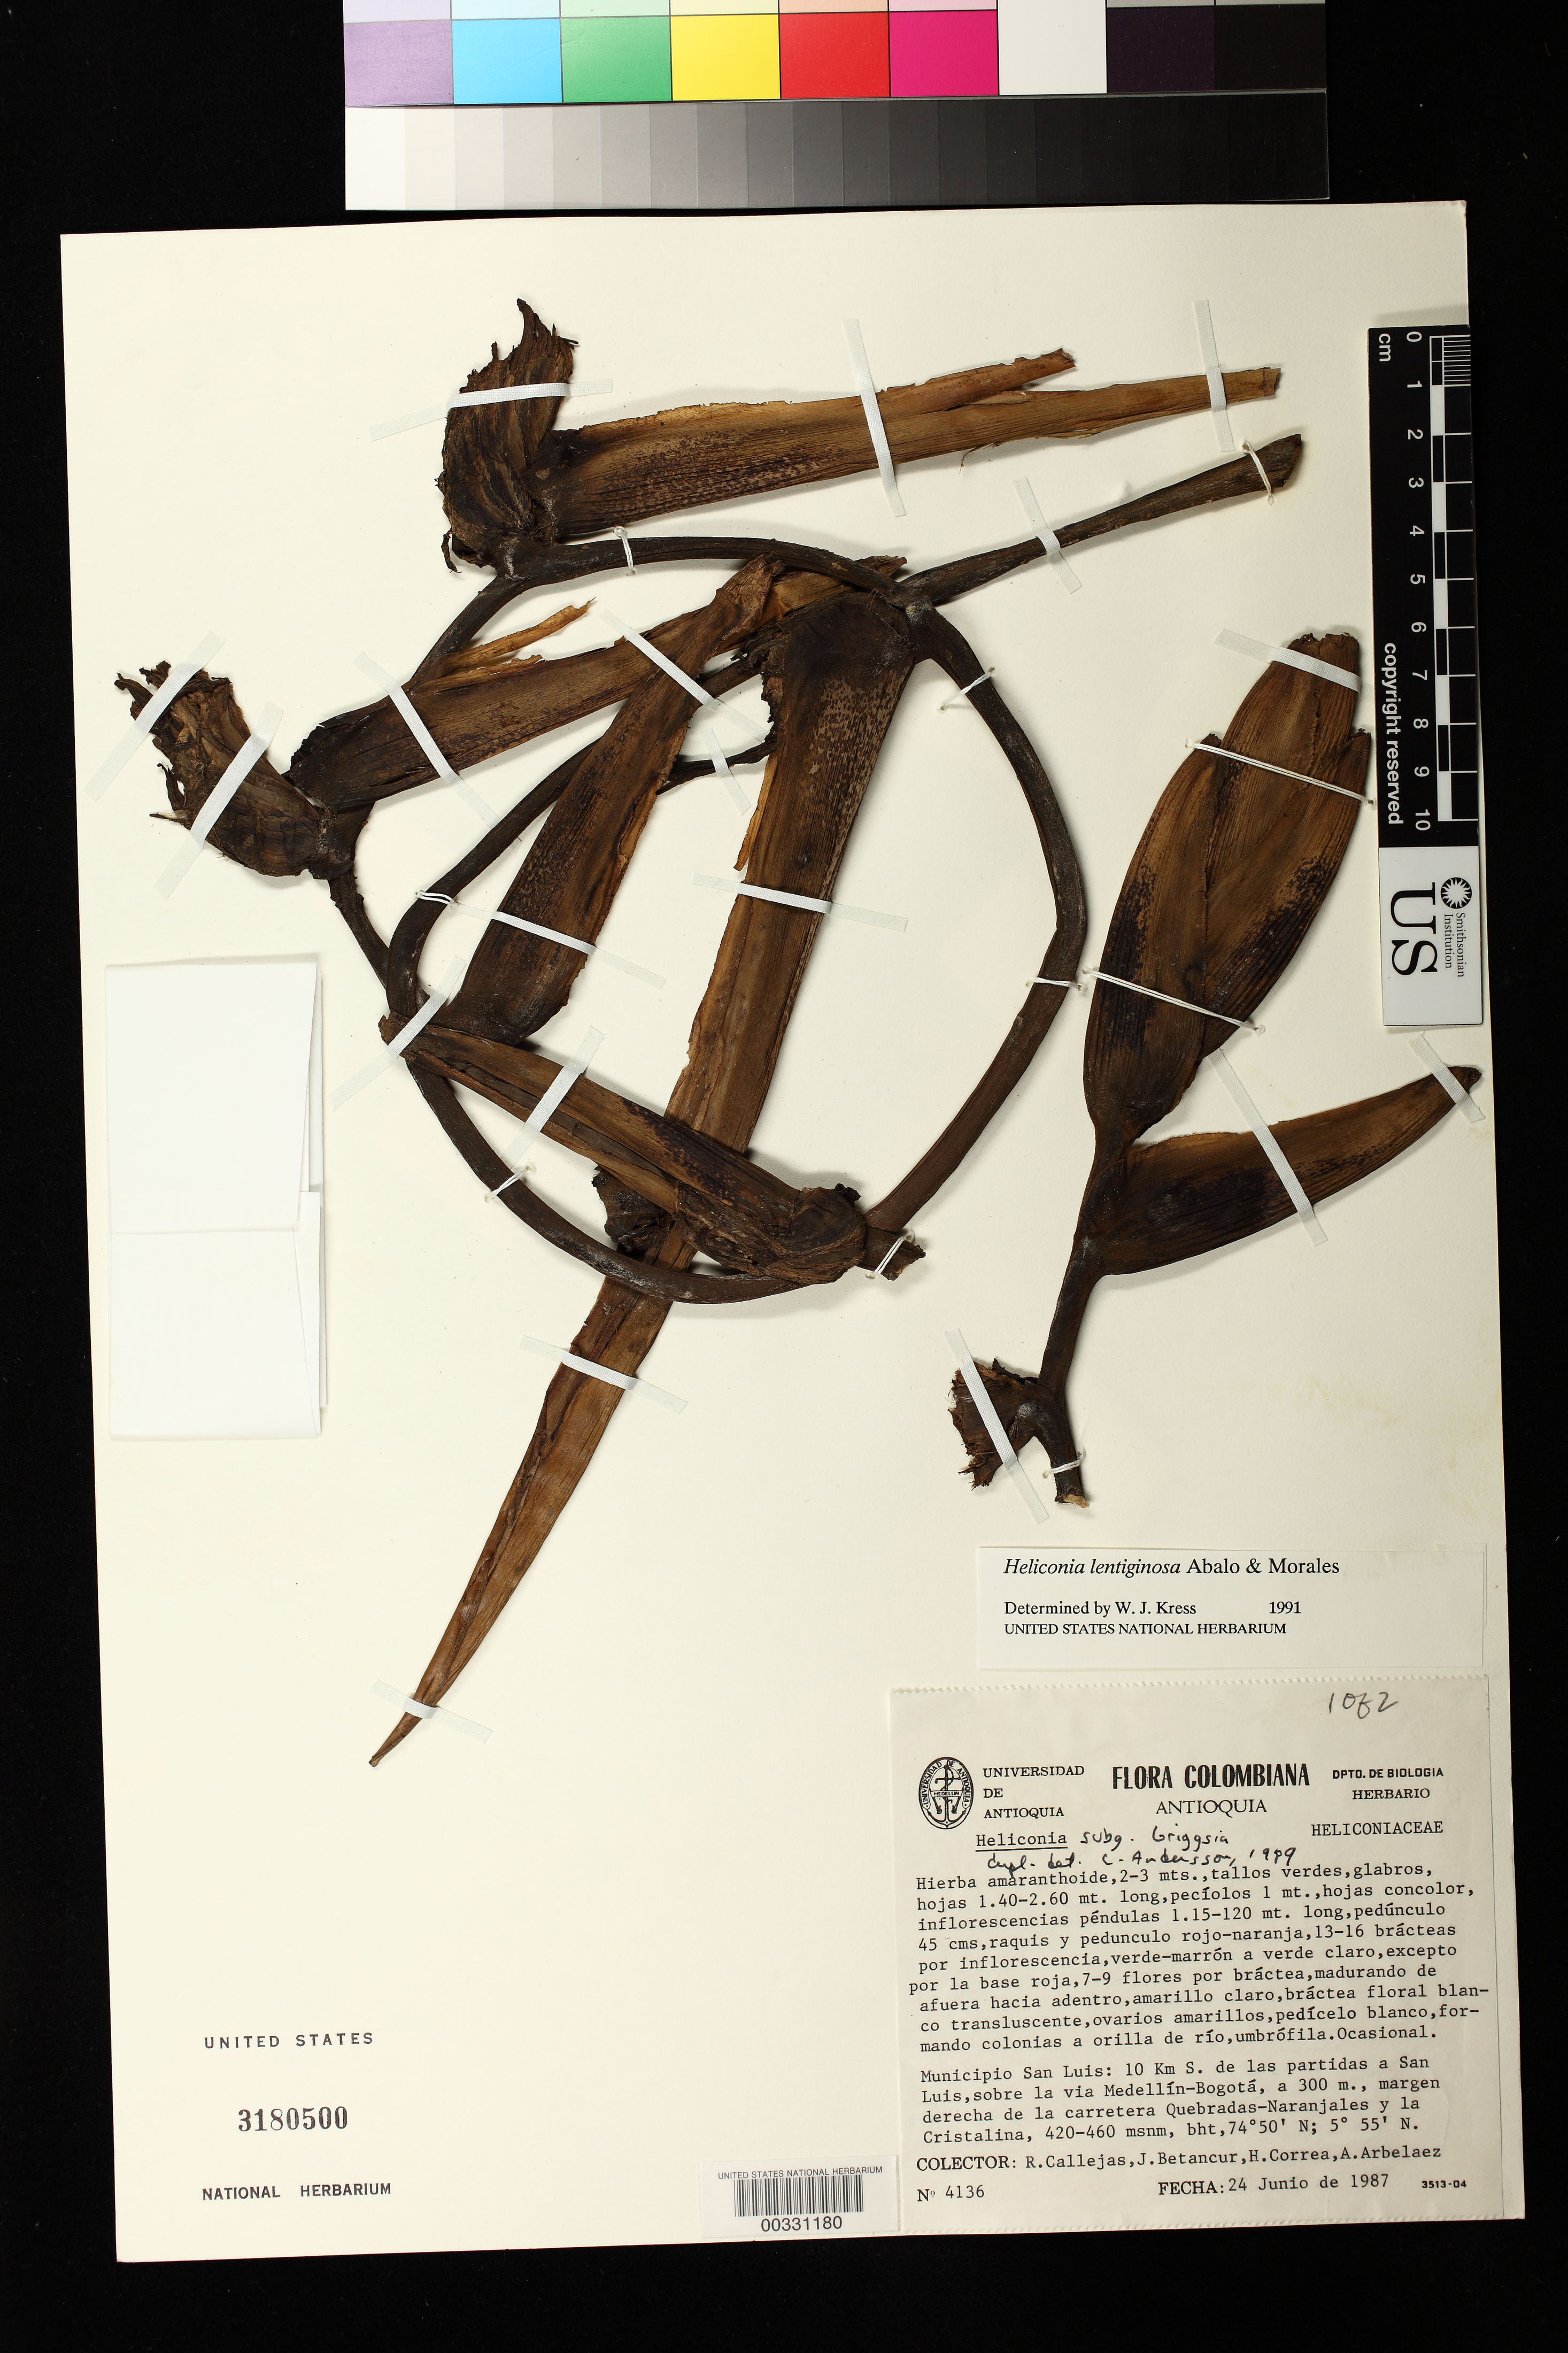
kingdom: Plantae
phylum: Tracheophyta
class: Liliopsida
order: Zingiberales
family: Heliconiaceae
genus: Heliconia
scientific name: Heliconia lentiginosa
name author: Abalo & G. Morales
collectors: R. Callejas, J. C. Betancur, H. Correa & A. L. Arbelaez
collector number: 4136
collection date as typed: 24 Jun 1987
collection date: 1987-06-24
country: Colombia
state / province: Antioquia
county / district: San Luis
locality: Mun of San Luis, 10 km S de las partidas to San Luis, above Medellin-Bogota road, to 300 m, ...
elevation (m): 420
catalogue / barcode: US 3180500